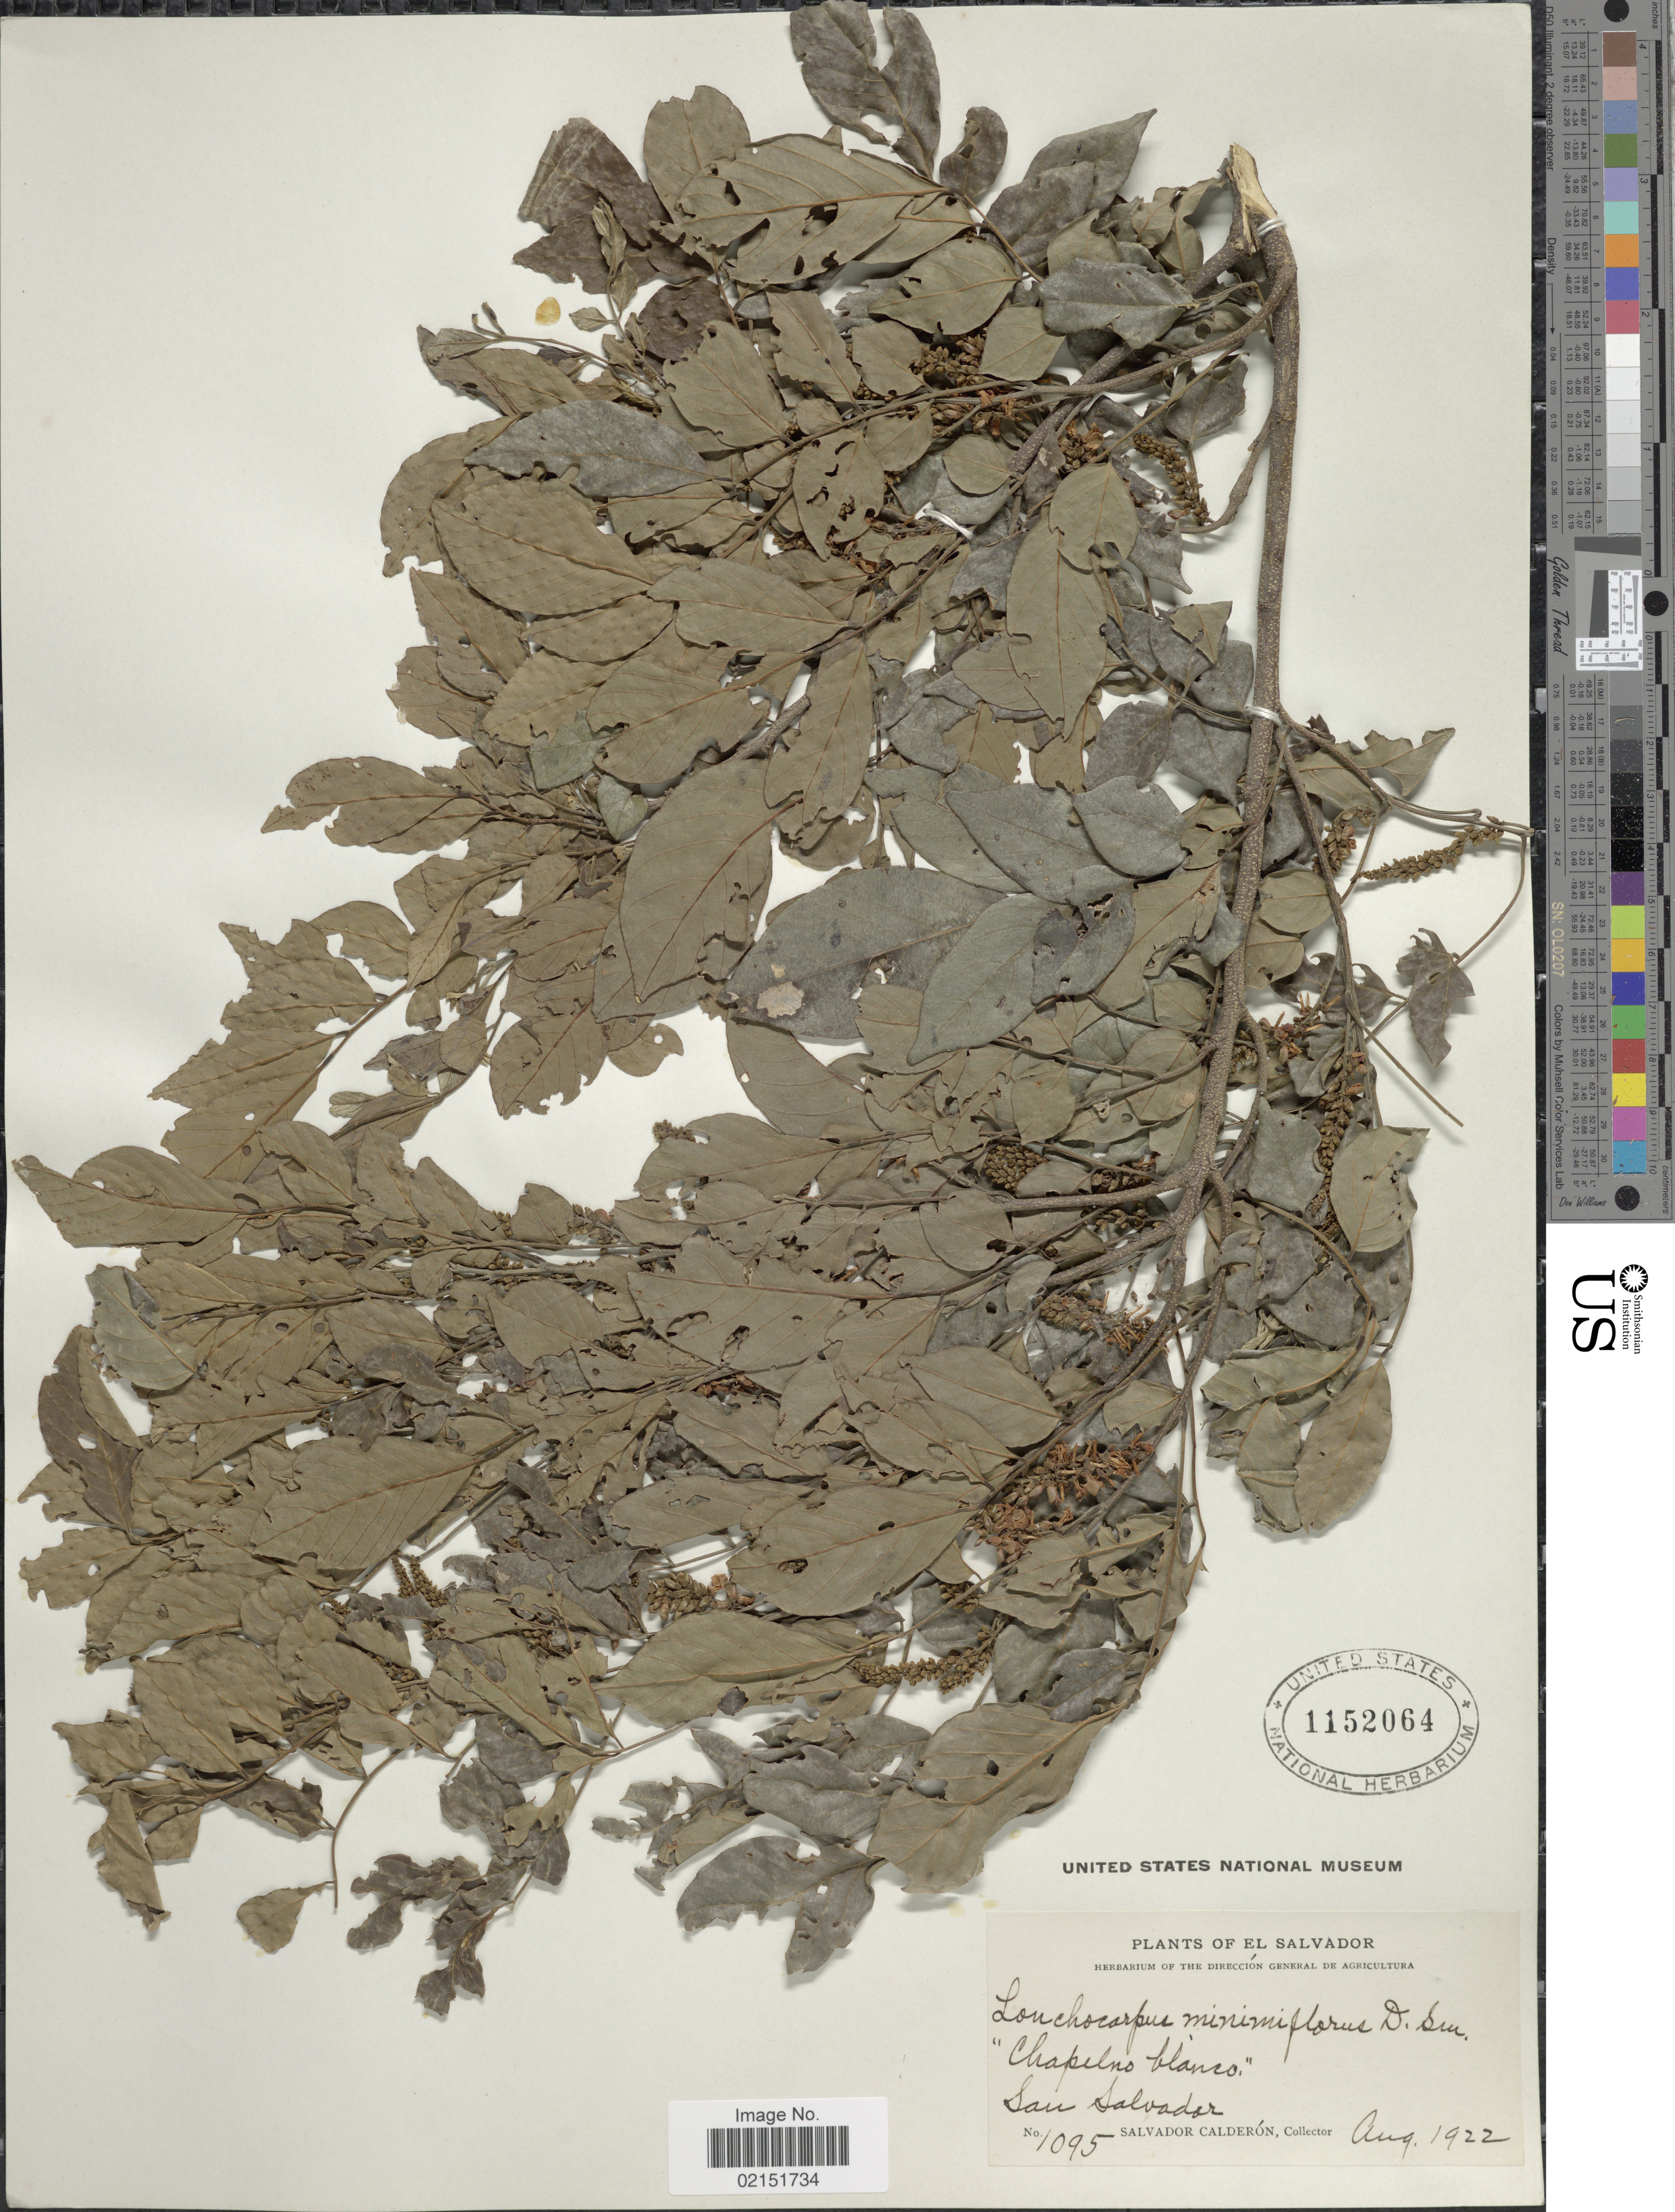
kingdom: Plantae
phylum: Tracheophyta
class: Magnoliopsida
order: Fabales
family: Fabaceae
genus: Lonchocarpus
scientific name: Lonchocarpus minimiflorus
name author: Donn. Sm.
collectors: S. Calderón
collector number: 1095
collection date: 1922-08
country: El Salvador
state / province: San Salvador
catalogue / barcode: US 1152064